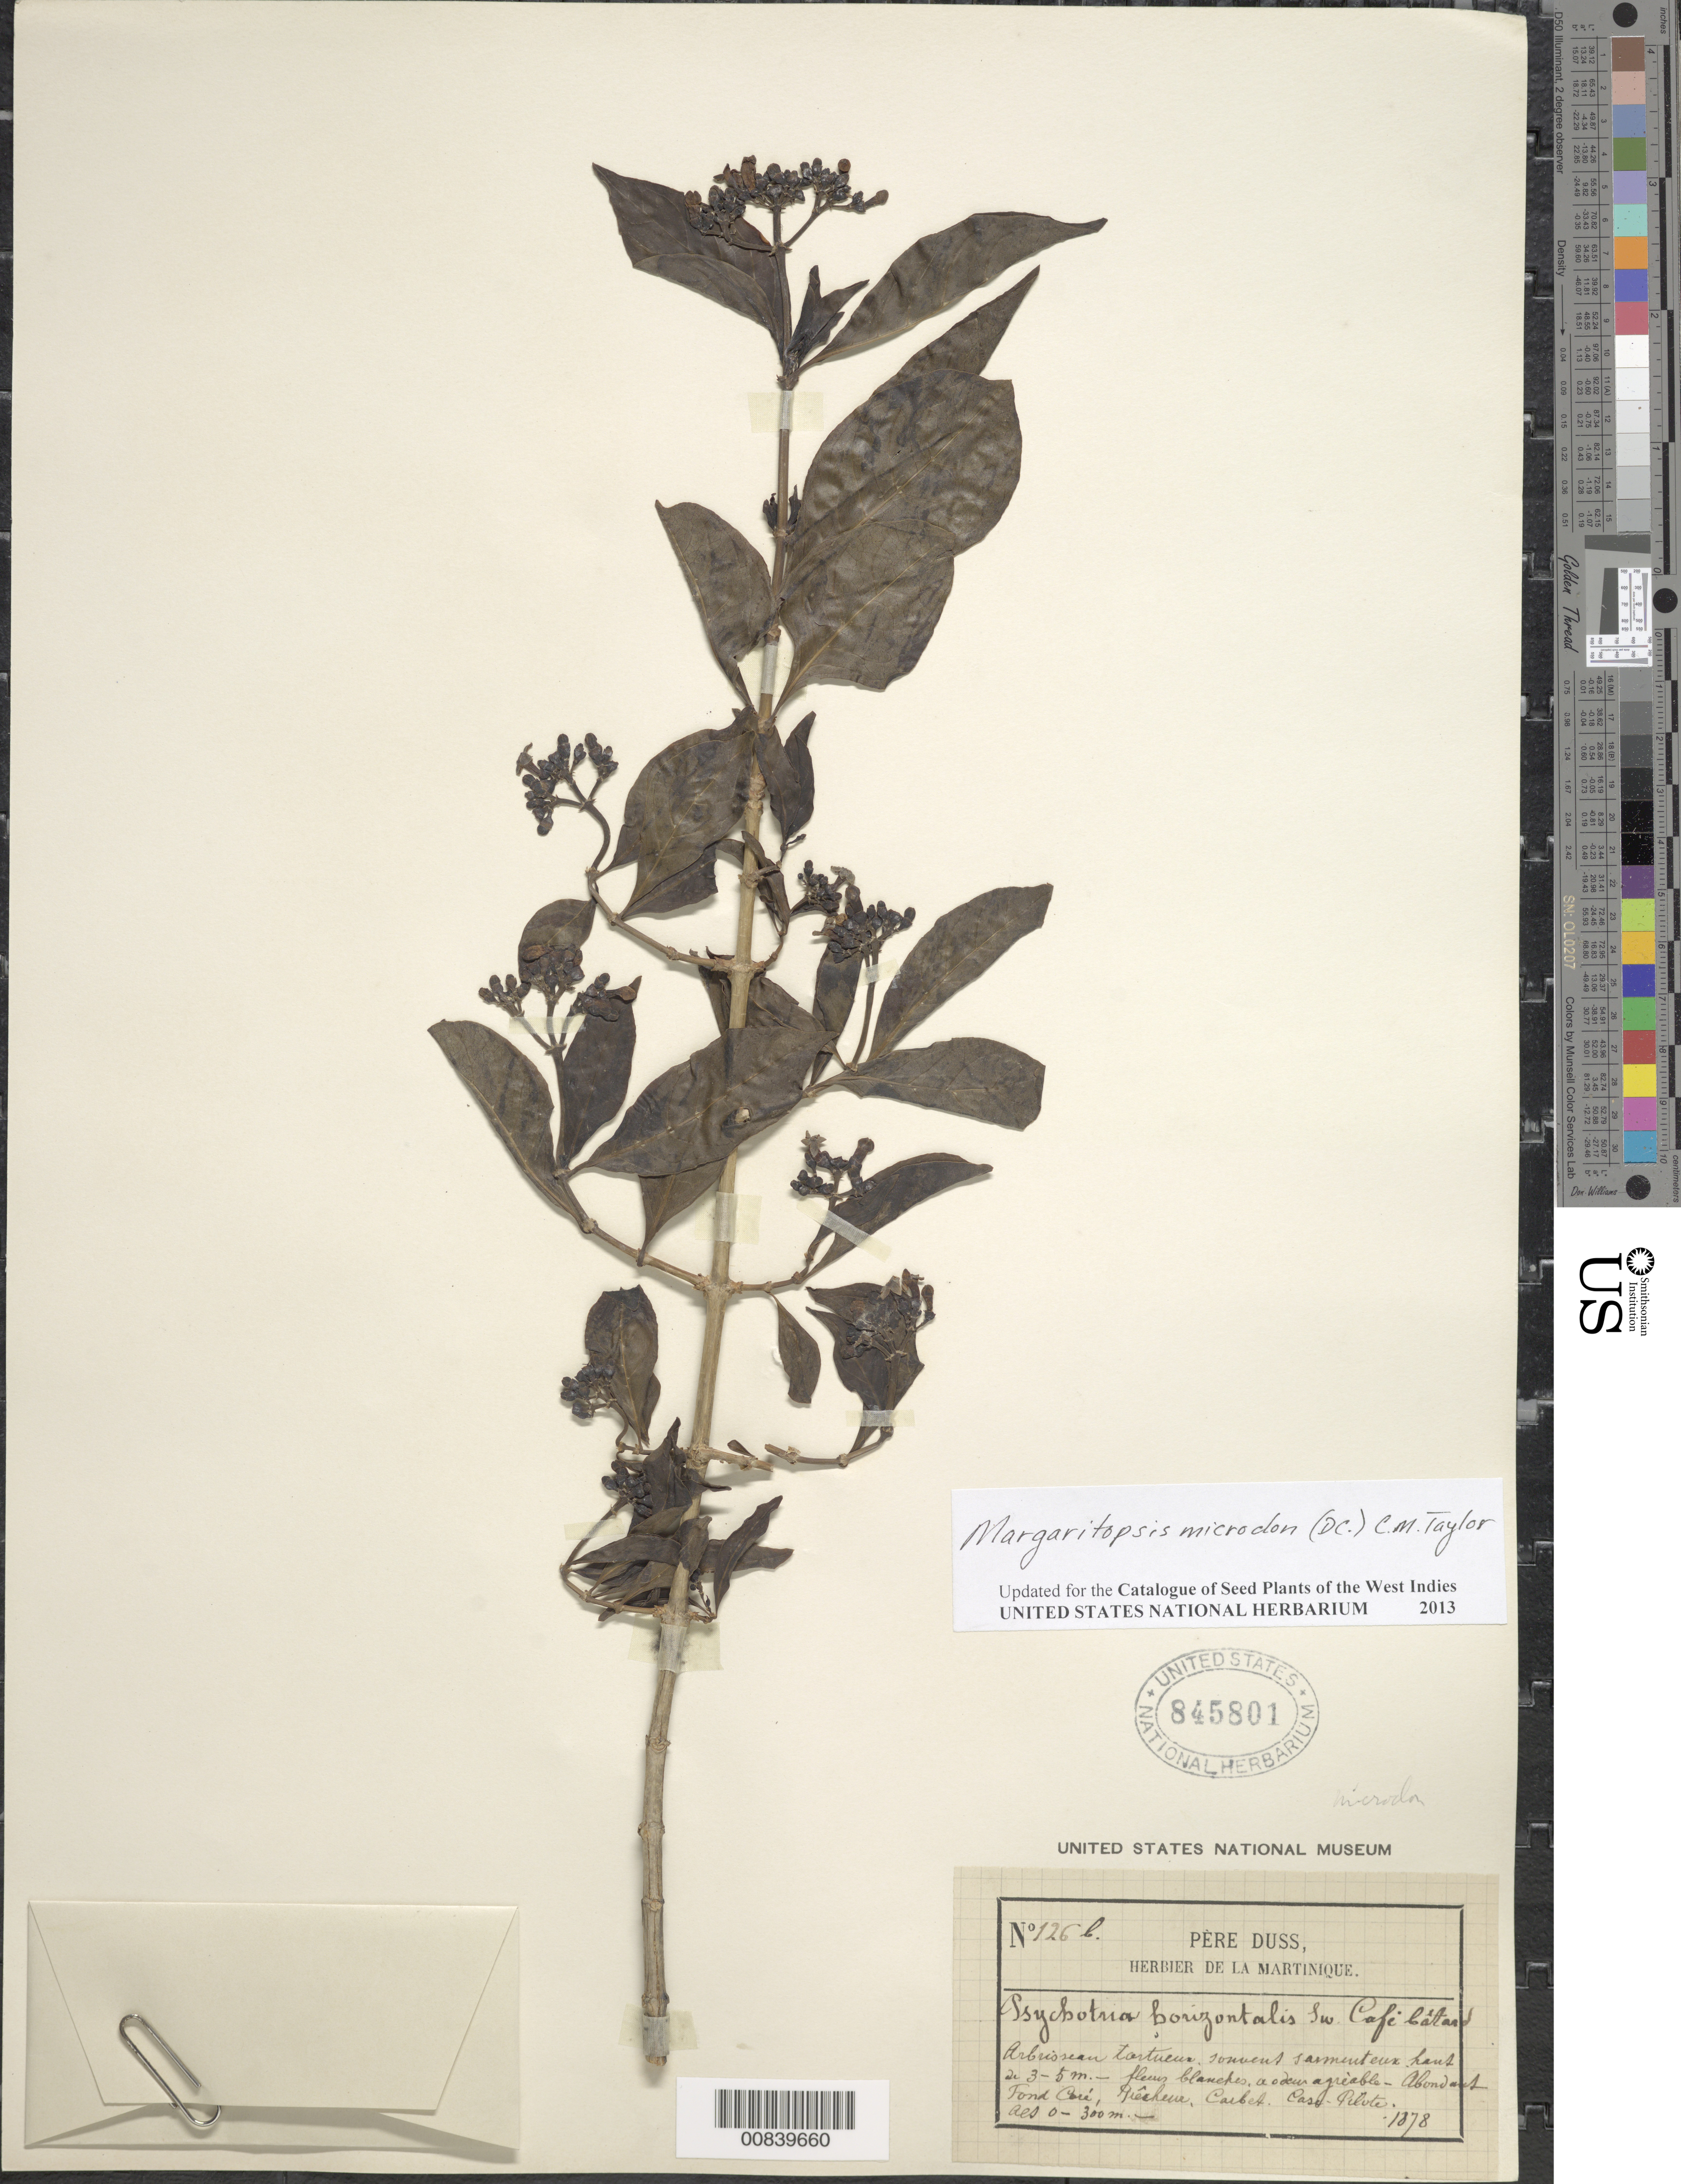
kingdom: Plantae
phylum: Tracheophyta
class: Magnoliopsida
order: Gentianales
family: Rubiaceae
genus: Margaritopsis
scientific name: Margaritopsis microdon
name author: (DC.) C.M. Taylor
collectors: Père Duss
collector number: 126 b.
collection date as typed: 1878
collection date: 1878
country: Martinique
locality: Fond Caré, Grêcheur, Carbet. Case-Pilote.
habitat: Abondant.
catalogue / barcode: US 845801